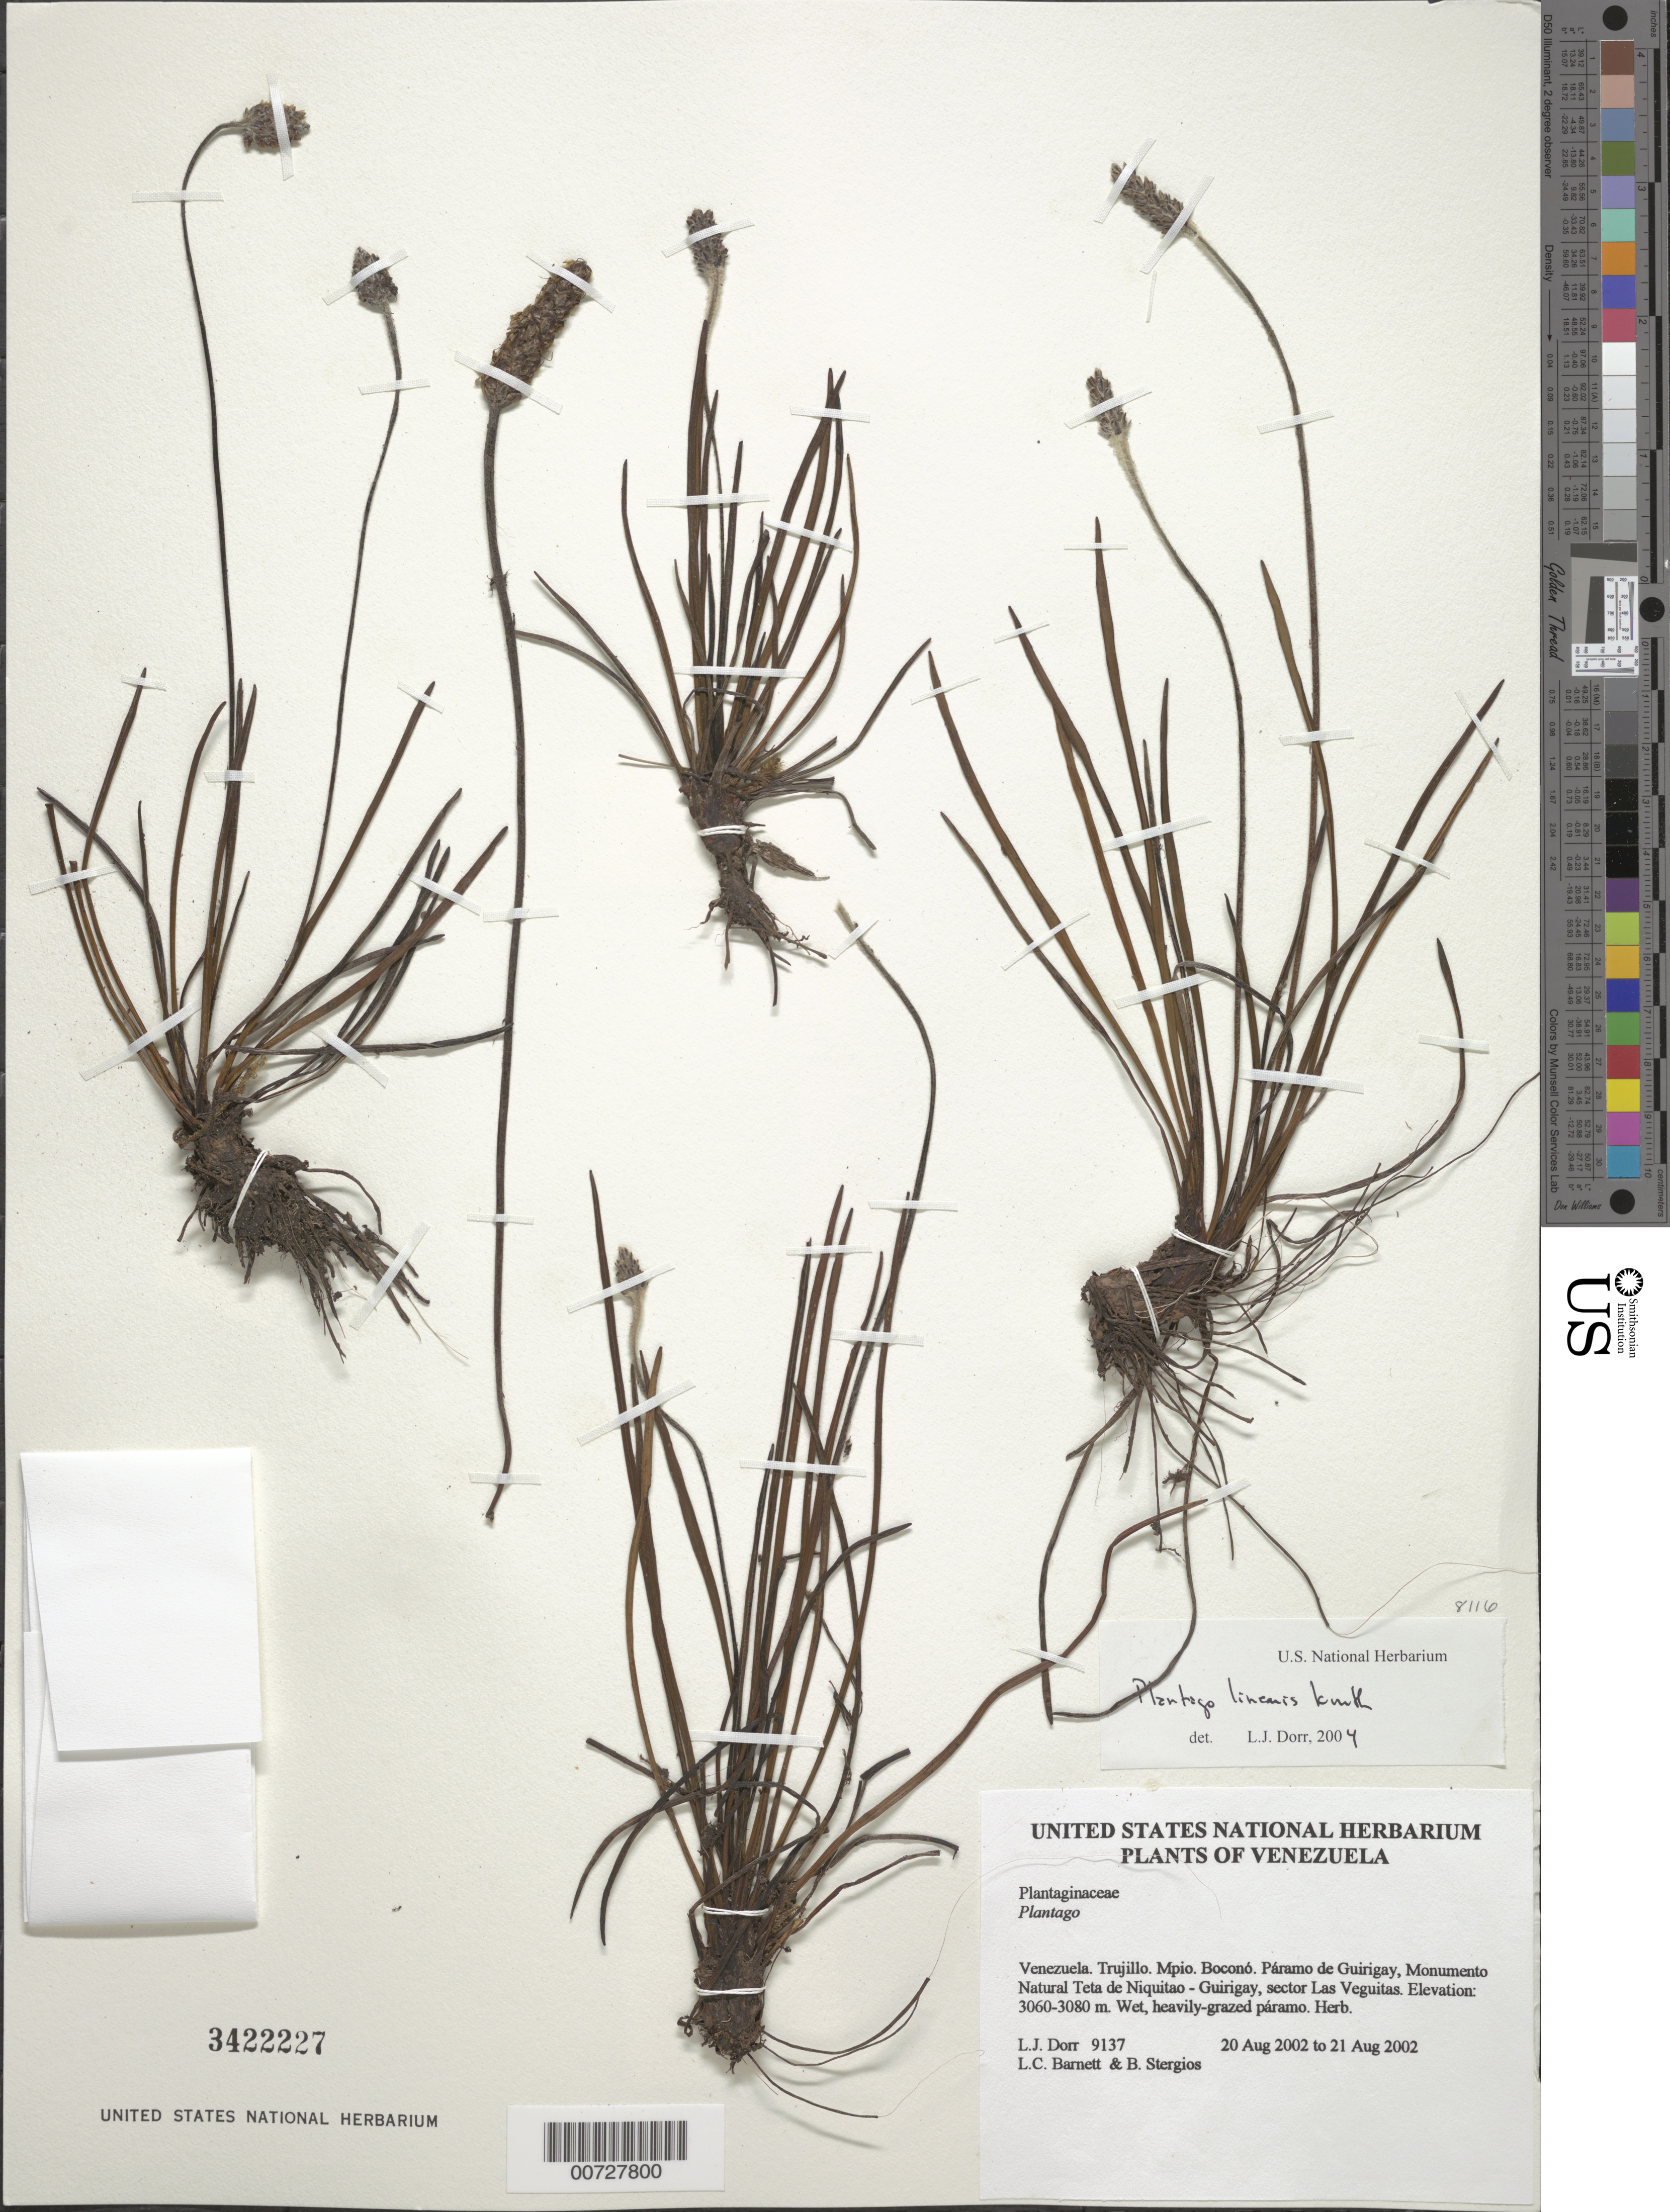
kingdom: Plantae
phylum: Tracheophyta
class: Magnoliopsida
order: Lamiales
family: Plantaginaceae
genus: Plantago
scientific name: Plantago linearis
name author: Kunth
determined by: Dorr, L. J., (BOT), Smithsonian Institution - National Museum of Natural History (UNITED STATES)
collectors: L. J. Dorr, L. C. Barnett & B. G. Stergios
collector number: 9137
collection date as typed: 20 Aug 2002 to 21 Aug 2002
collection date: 2002-08-20/2002-08-21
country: Venezuela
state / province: Trujillo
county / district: Boconó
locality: Páramo de Guirigay, Monumento Natural Teta de Niquitao - Guirigay, sector Las Veguitas.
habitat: Wet, heavily-grazed páramo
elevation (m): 3060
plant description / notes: MO, NY, PORT, US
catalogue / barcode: US 3422227